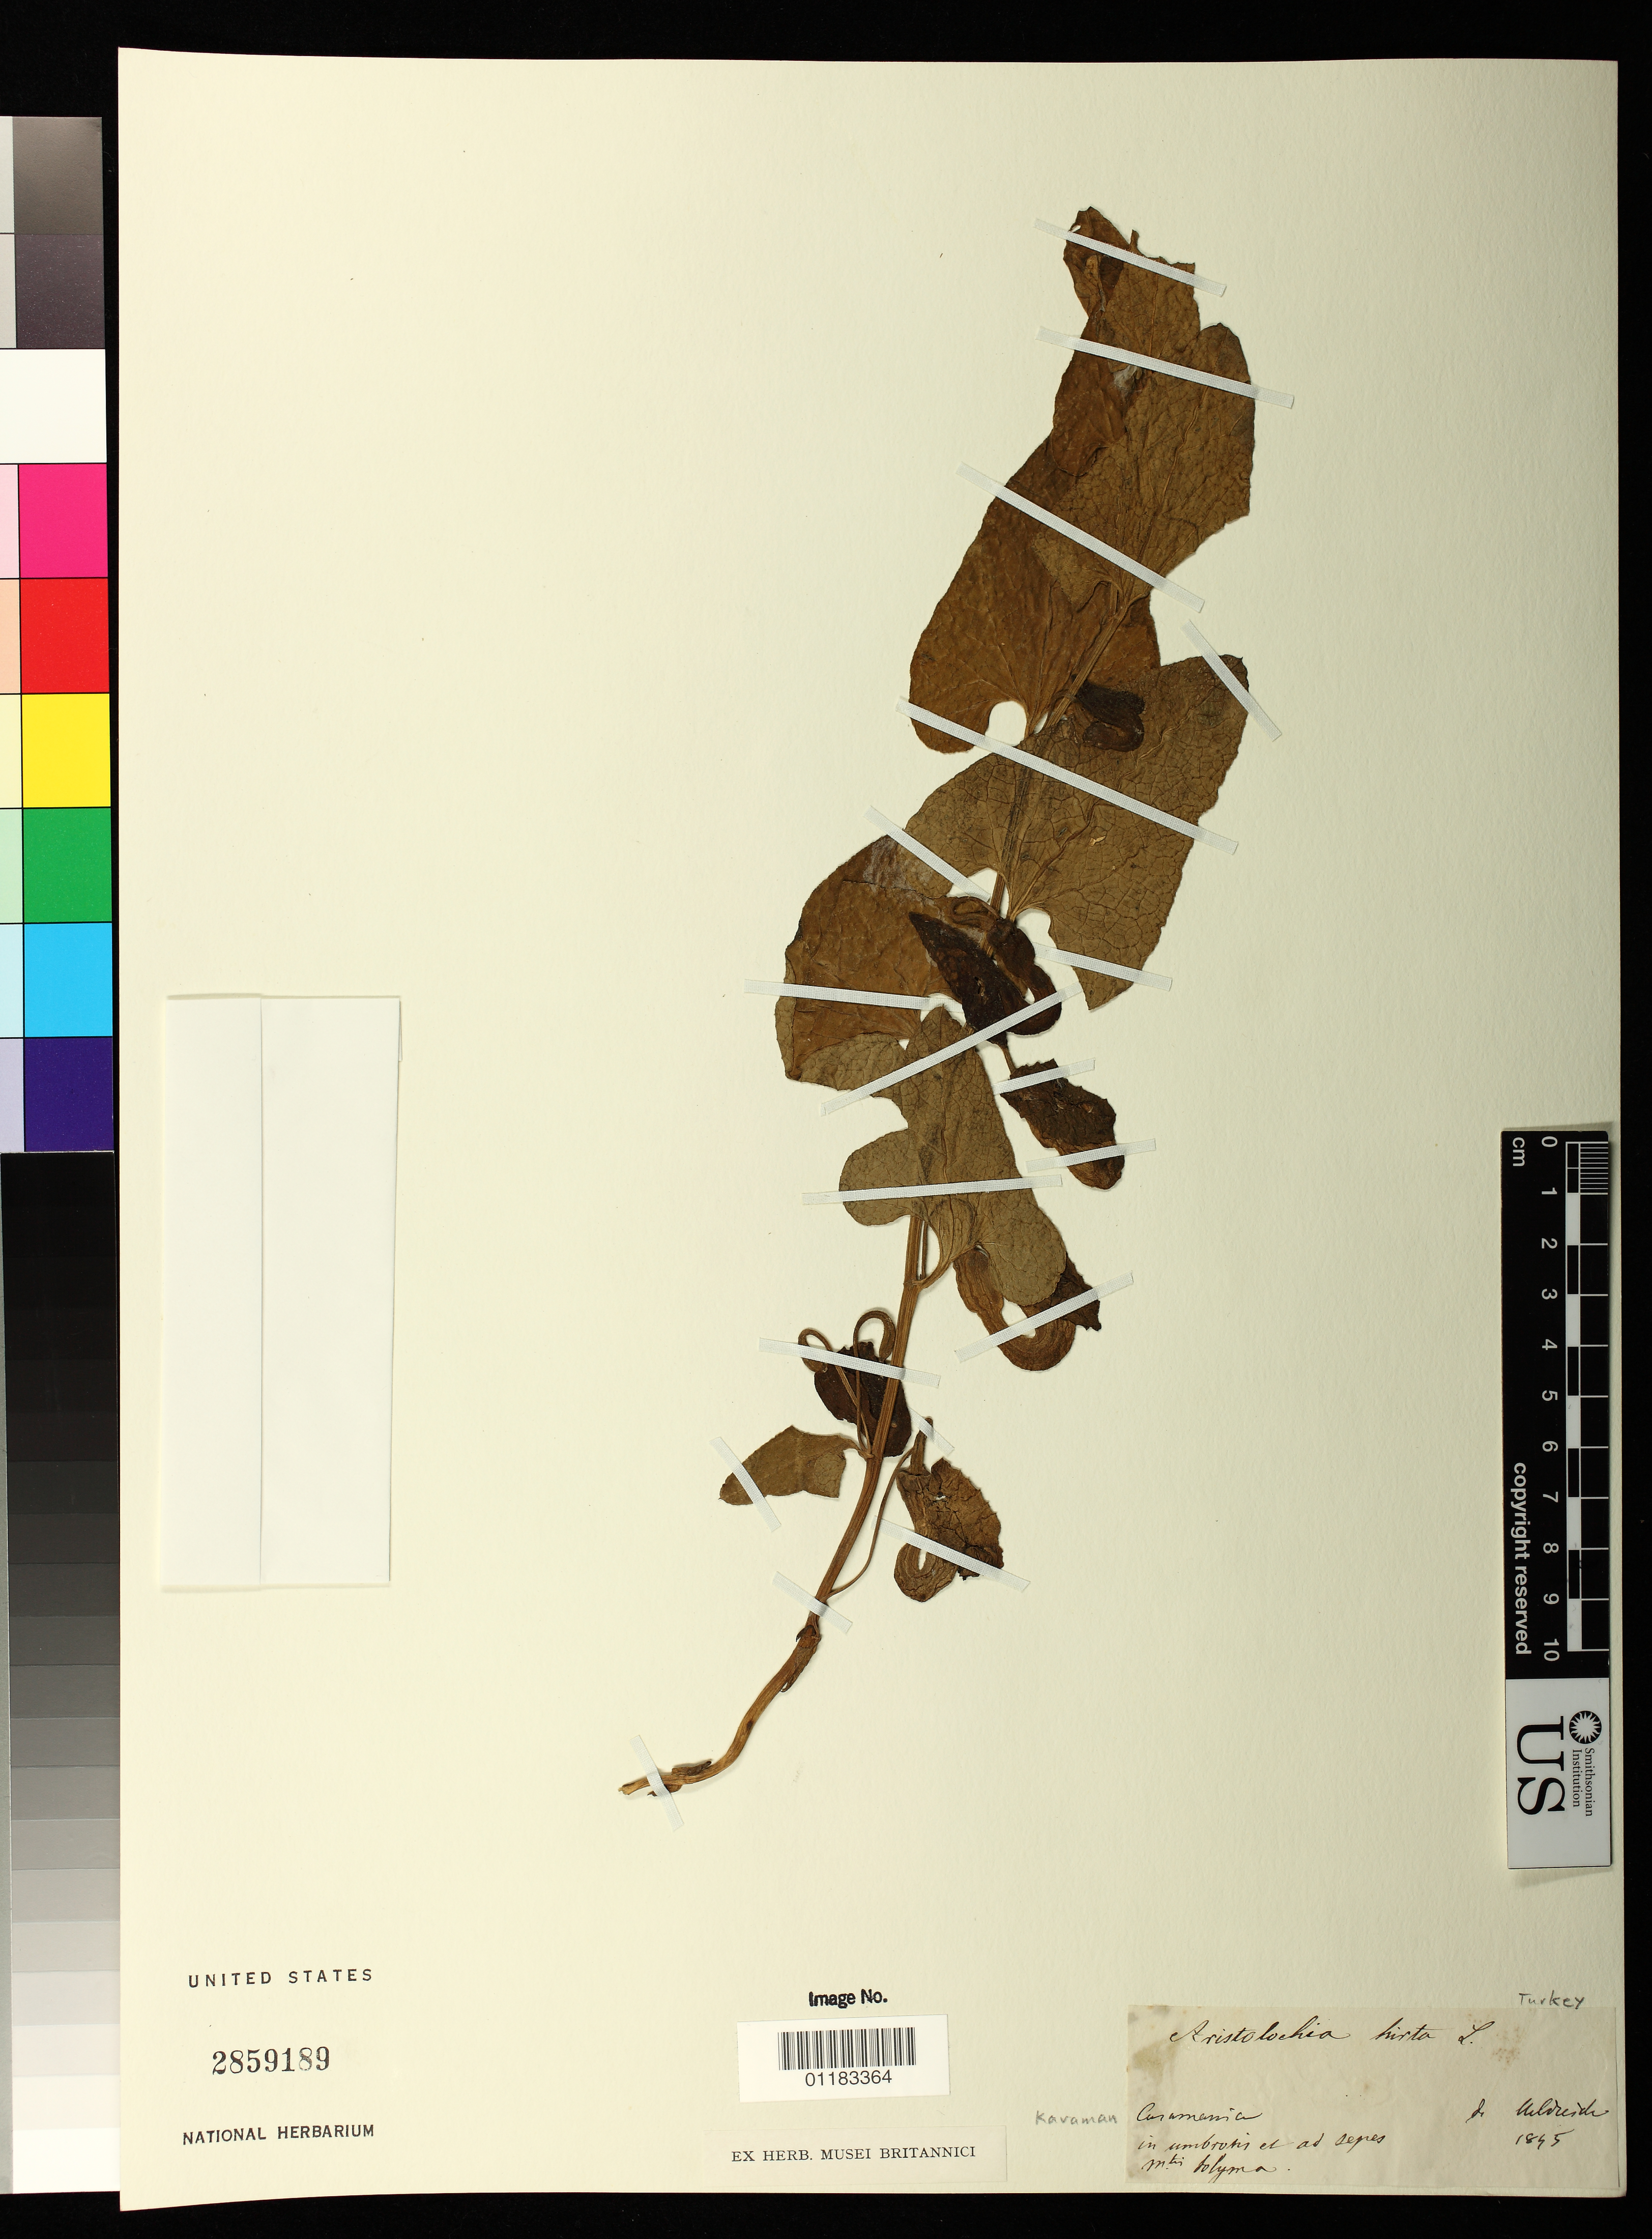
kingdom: Plantae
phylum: Tracheophyta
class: Magnoliopsida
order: Piperales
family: Aristolochiaceae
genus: Aristolochia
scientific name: Aristolochia hirta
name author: L.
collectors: ex herb. Musei Britannici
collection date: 1895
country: Turkey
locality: Caramania; Mount Polynia (sp.?)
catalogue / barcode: US 2859189